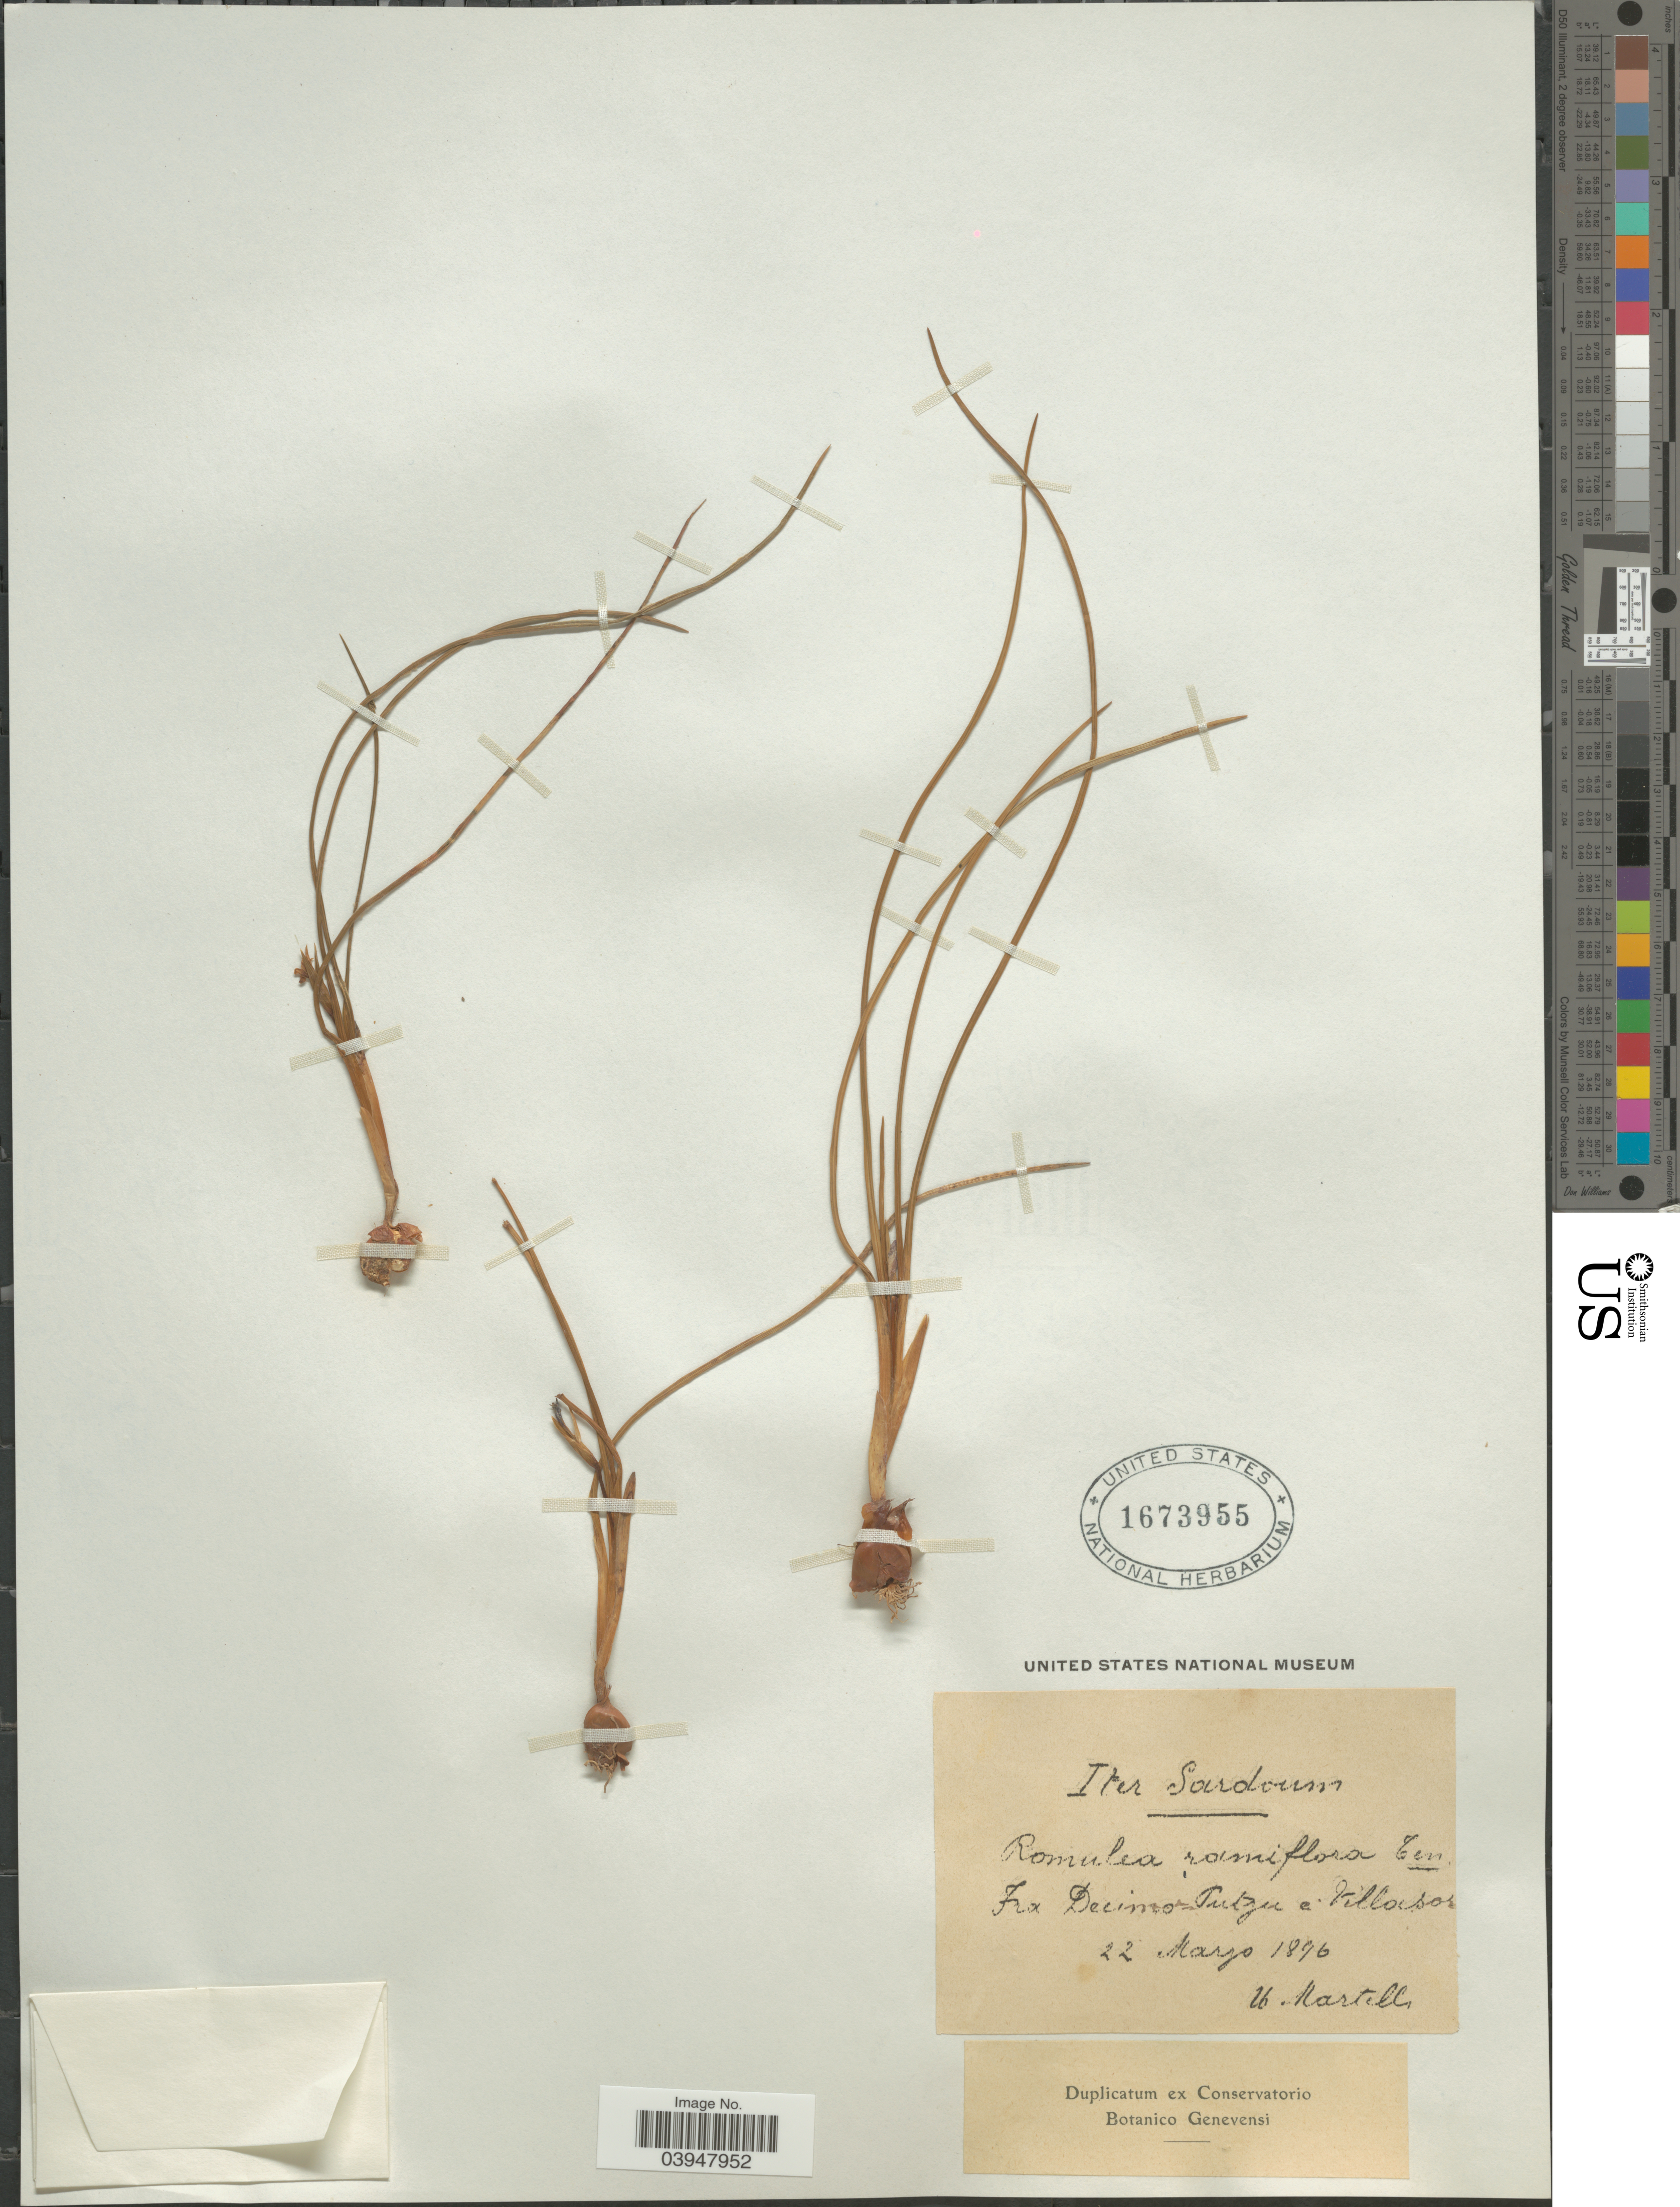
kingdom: Plantae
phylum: Tracheophyta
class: Liliopsida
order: Asparagales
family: Iridaceae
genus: Romulea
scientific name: Romulea ramiflora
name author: Ten.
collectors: U. Martelli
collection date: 1876-03-22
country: Italy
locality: Fix Decima Putzu e Villasos.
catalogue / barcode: US 1673955